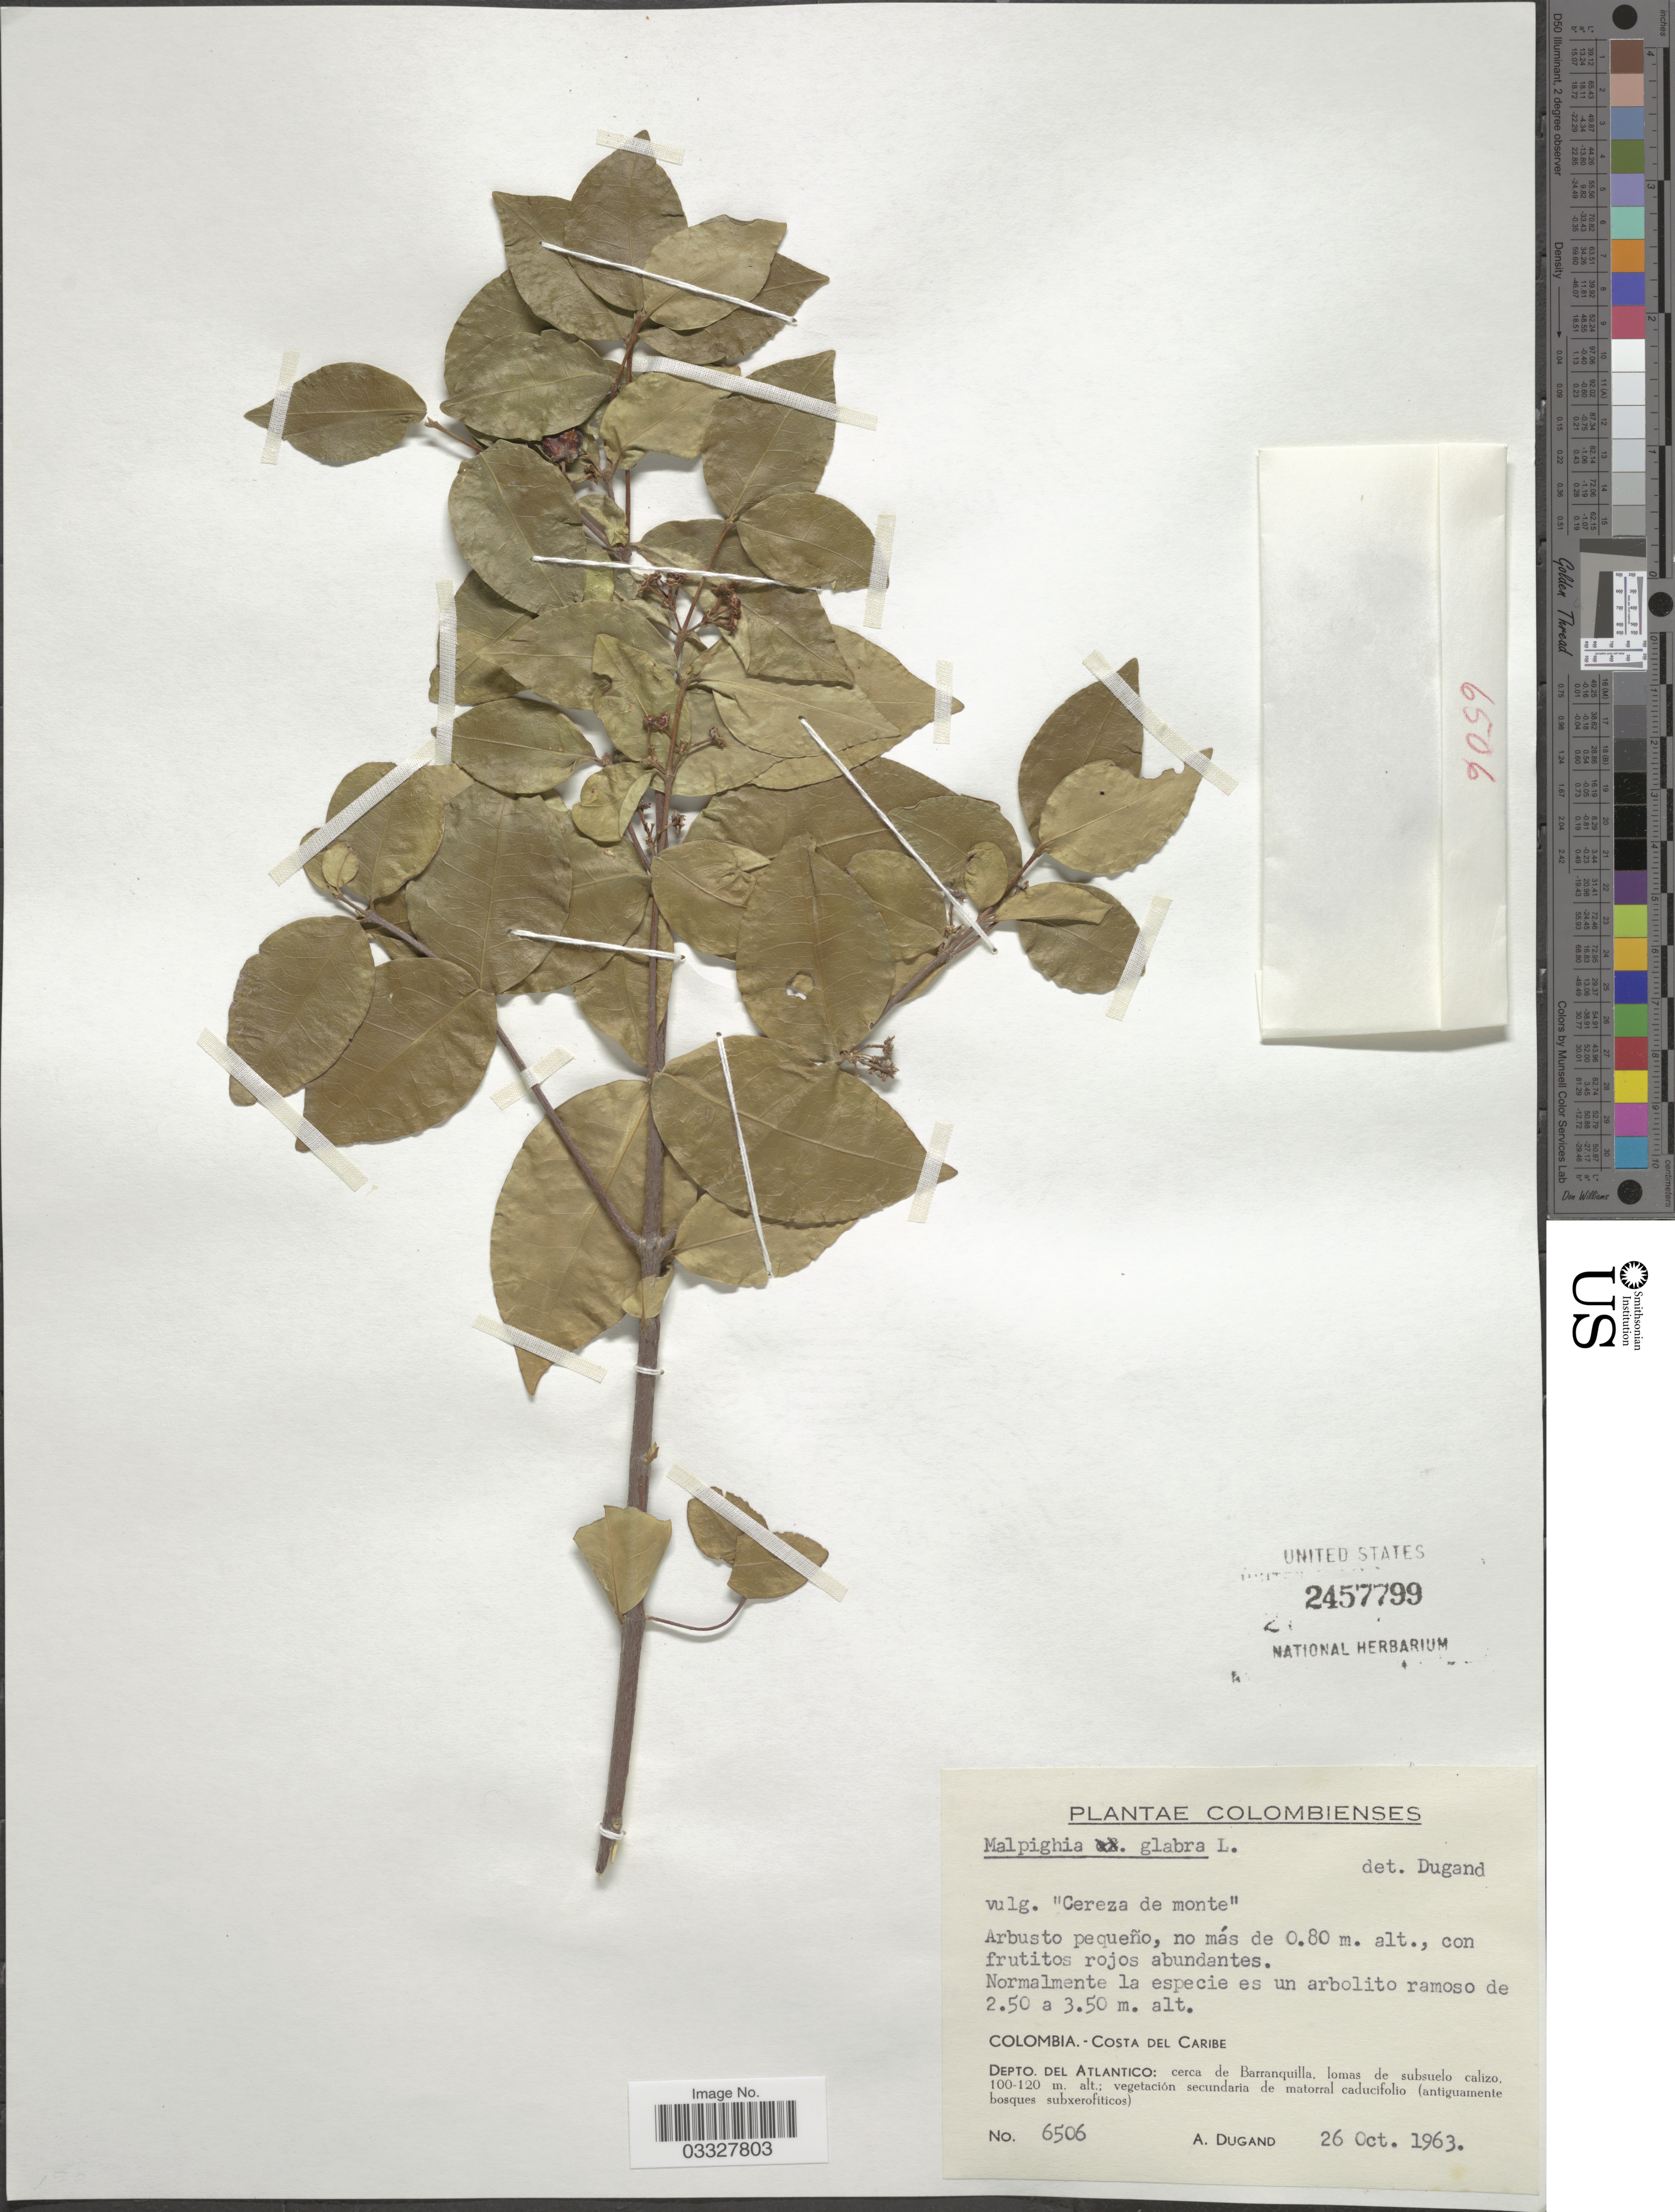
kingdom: Plantae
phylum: Tracheophyta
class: Magnoliopsida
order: Malpighiales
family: Malpighiaceae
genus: Malpighia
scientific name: Malpighia glabra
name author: L.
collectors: A. Dugand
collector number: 6506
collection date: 1963-10-26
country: Colombia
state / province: Atlántico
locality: Costa del Caribe. Depto. del Atlantico: cerca de Barranquilla, lomas de subsuelo calizo.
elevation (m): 100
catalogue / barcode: US 2457799